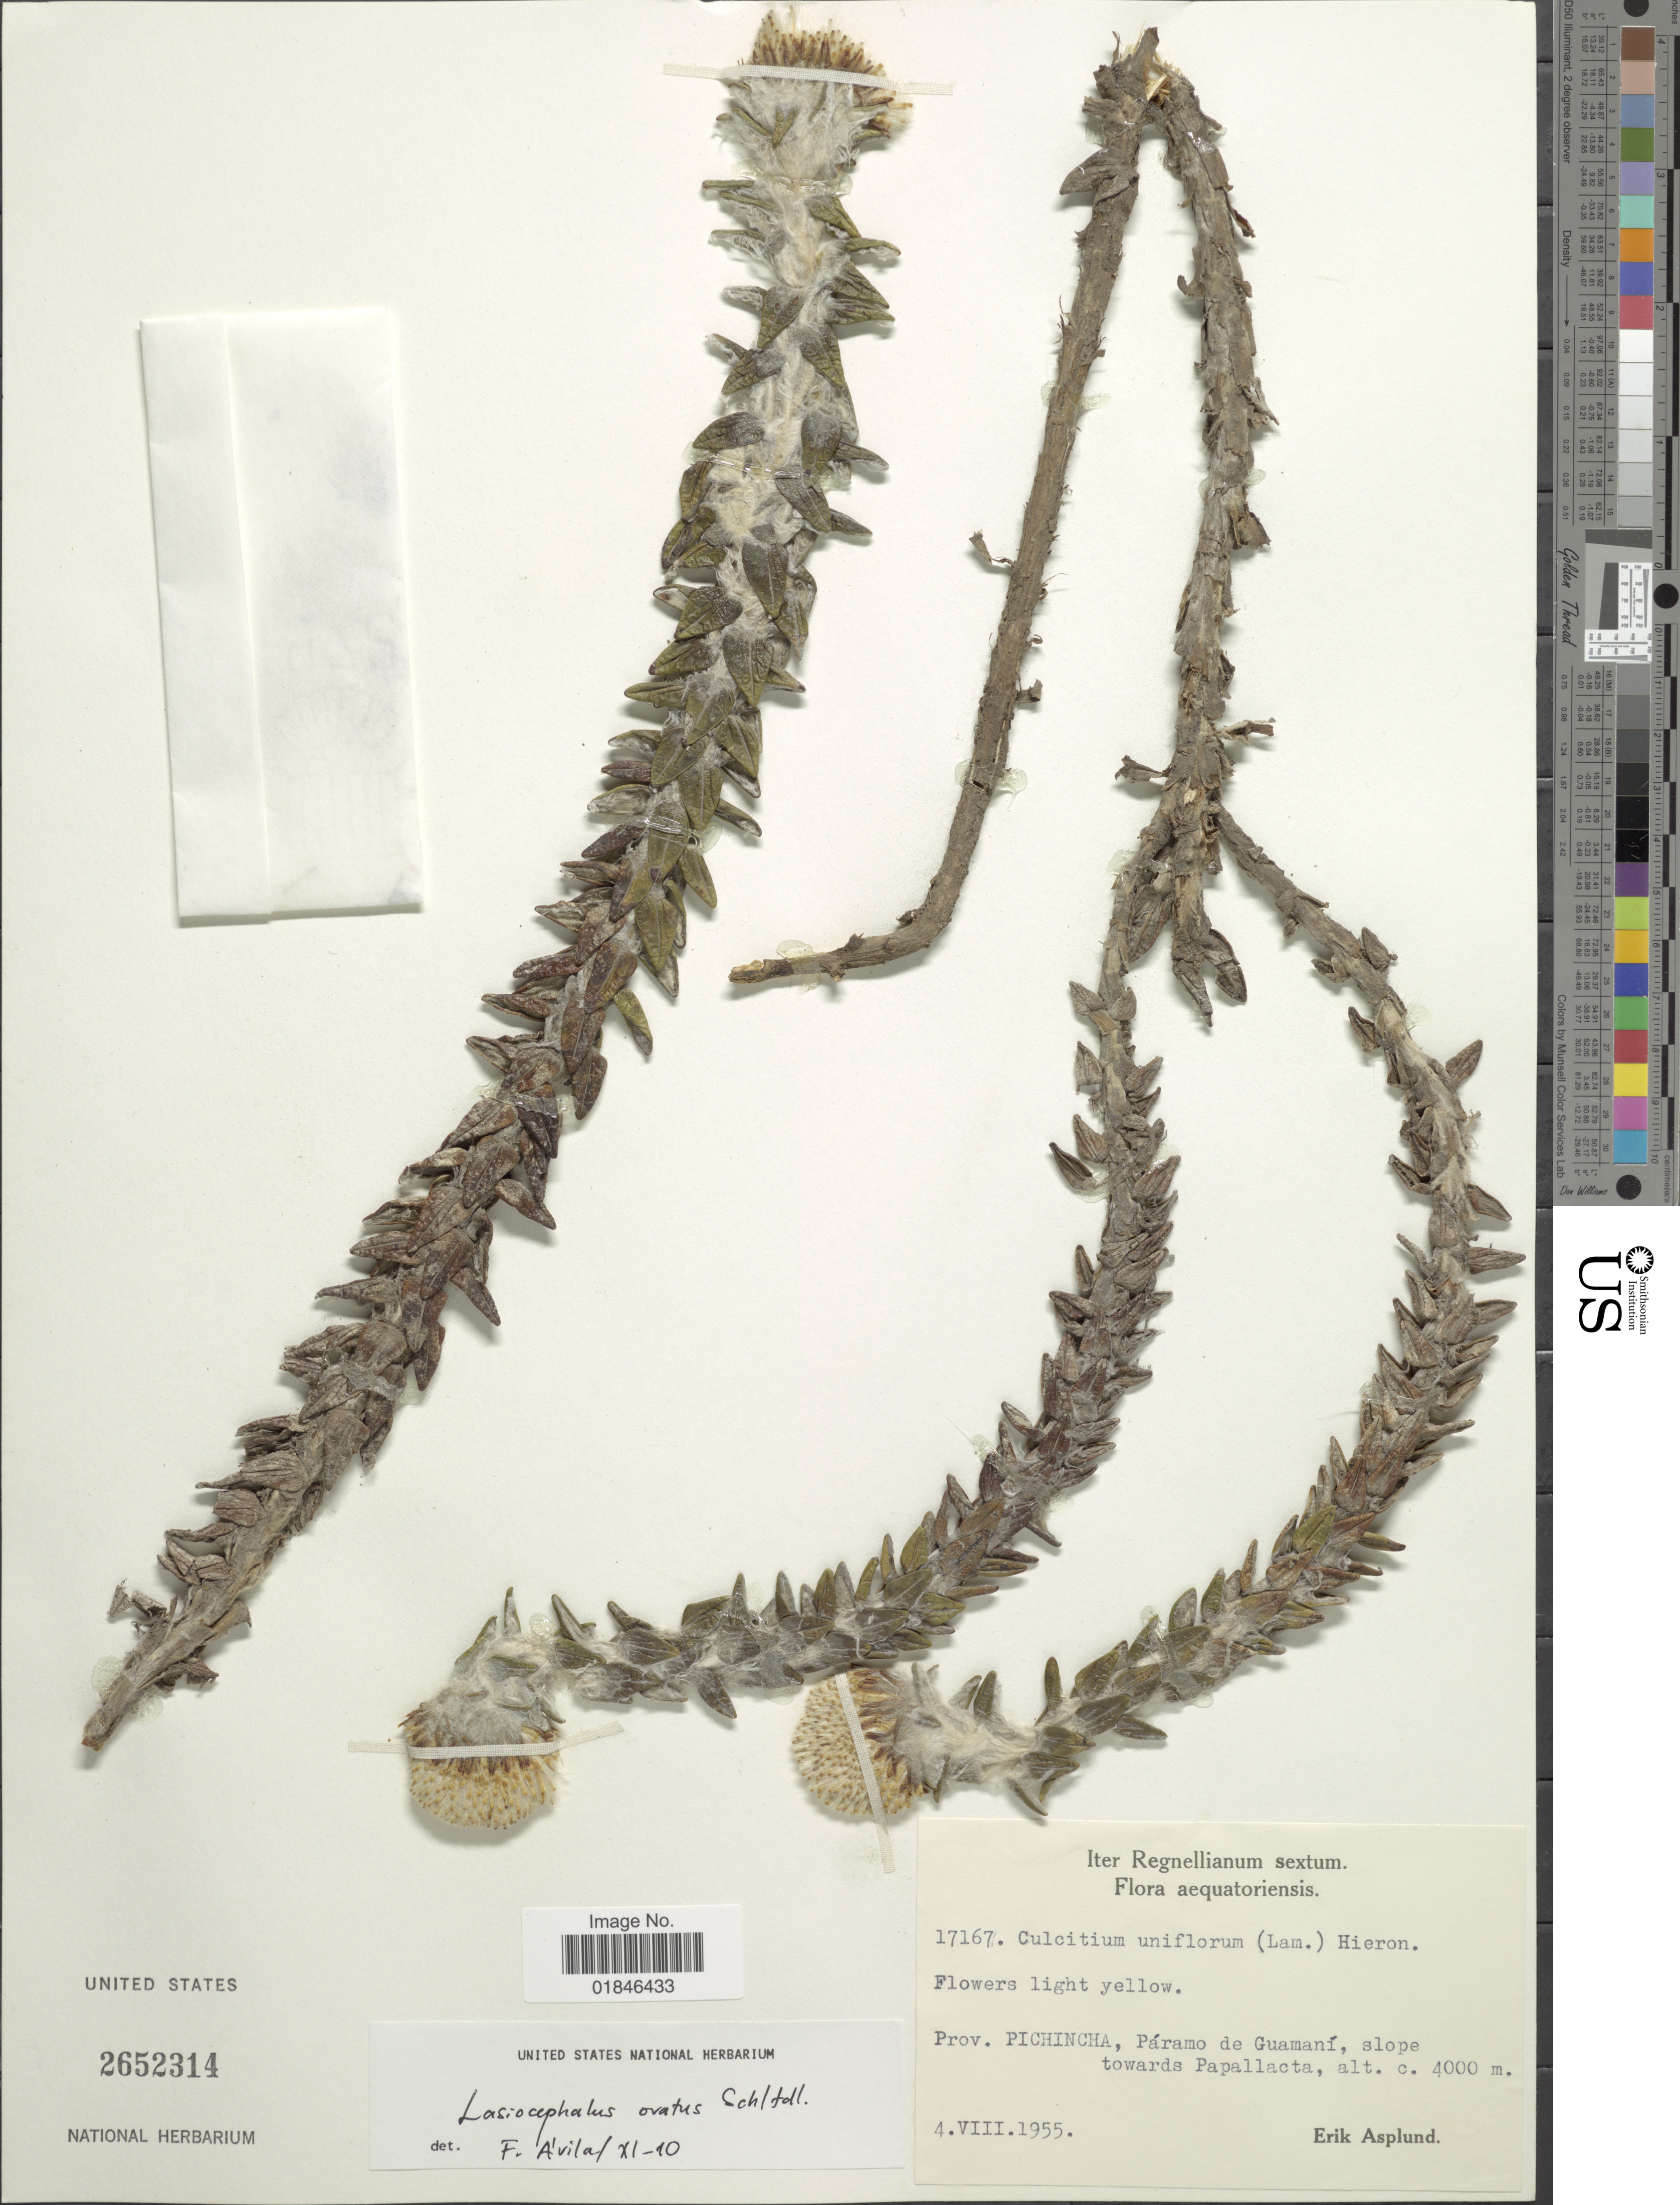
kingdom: Plantae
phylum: Tracheophyta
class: Magnoliopsida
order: Asterales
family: Asteraceae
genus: Senecio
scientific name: Senecio superandinus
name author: Cuatrec.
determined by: Salomon, Luciana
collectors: E. Asplund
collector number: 17167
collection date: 1955-08-04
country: Ecuador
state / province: Pichincha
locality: Prov. Pichincha. Paramo de Guamani, slope towards Papallacta.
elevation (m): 4000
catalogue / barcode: US 2652314